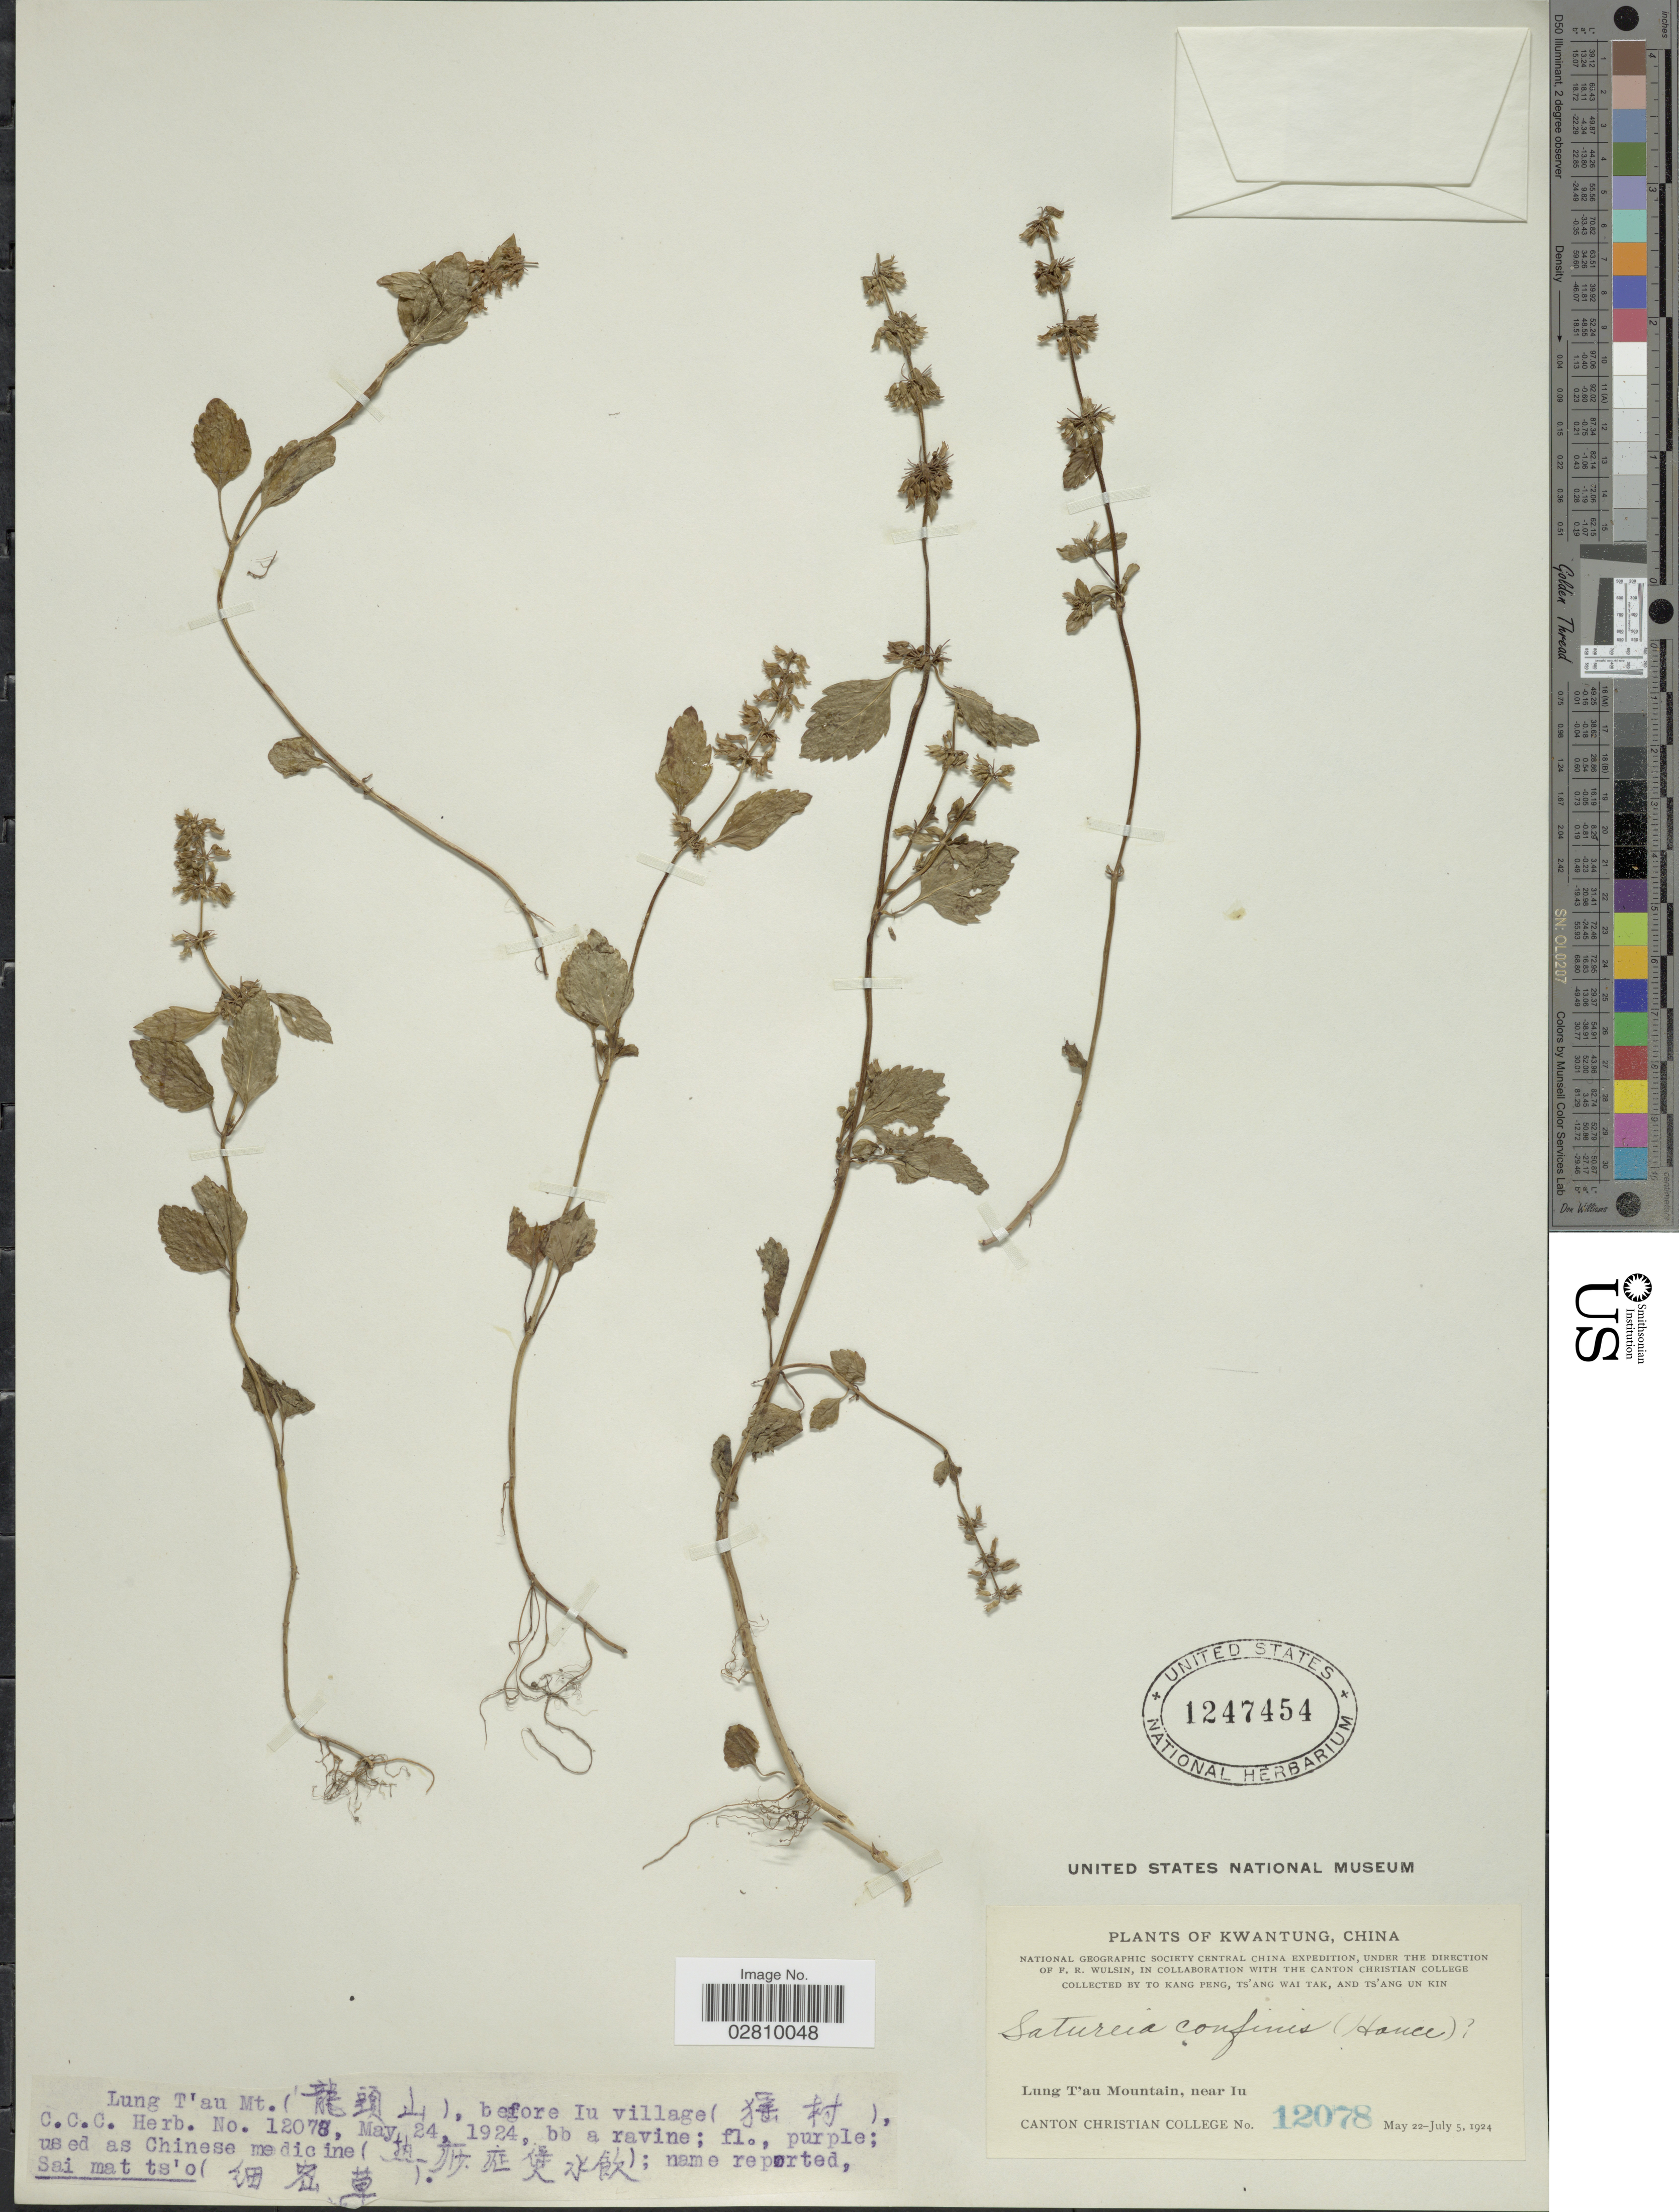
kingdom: Plantae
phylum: Tracheophyta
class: Magnoliopsida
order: Lamiales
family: Lamiaceae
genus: Calamintha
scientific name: Calamintha confinis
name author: Hance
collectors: T. K. Peng, W. T. Tsang & Ts' Ang Un Kin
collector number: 12078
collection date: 1924-05-24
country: China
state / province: Guangdong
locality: Kwangtung. Lung T'au Mountain, near Iu village.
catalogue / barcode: US 1247454